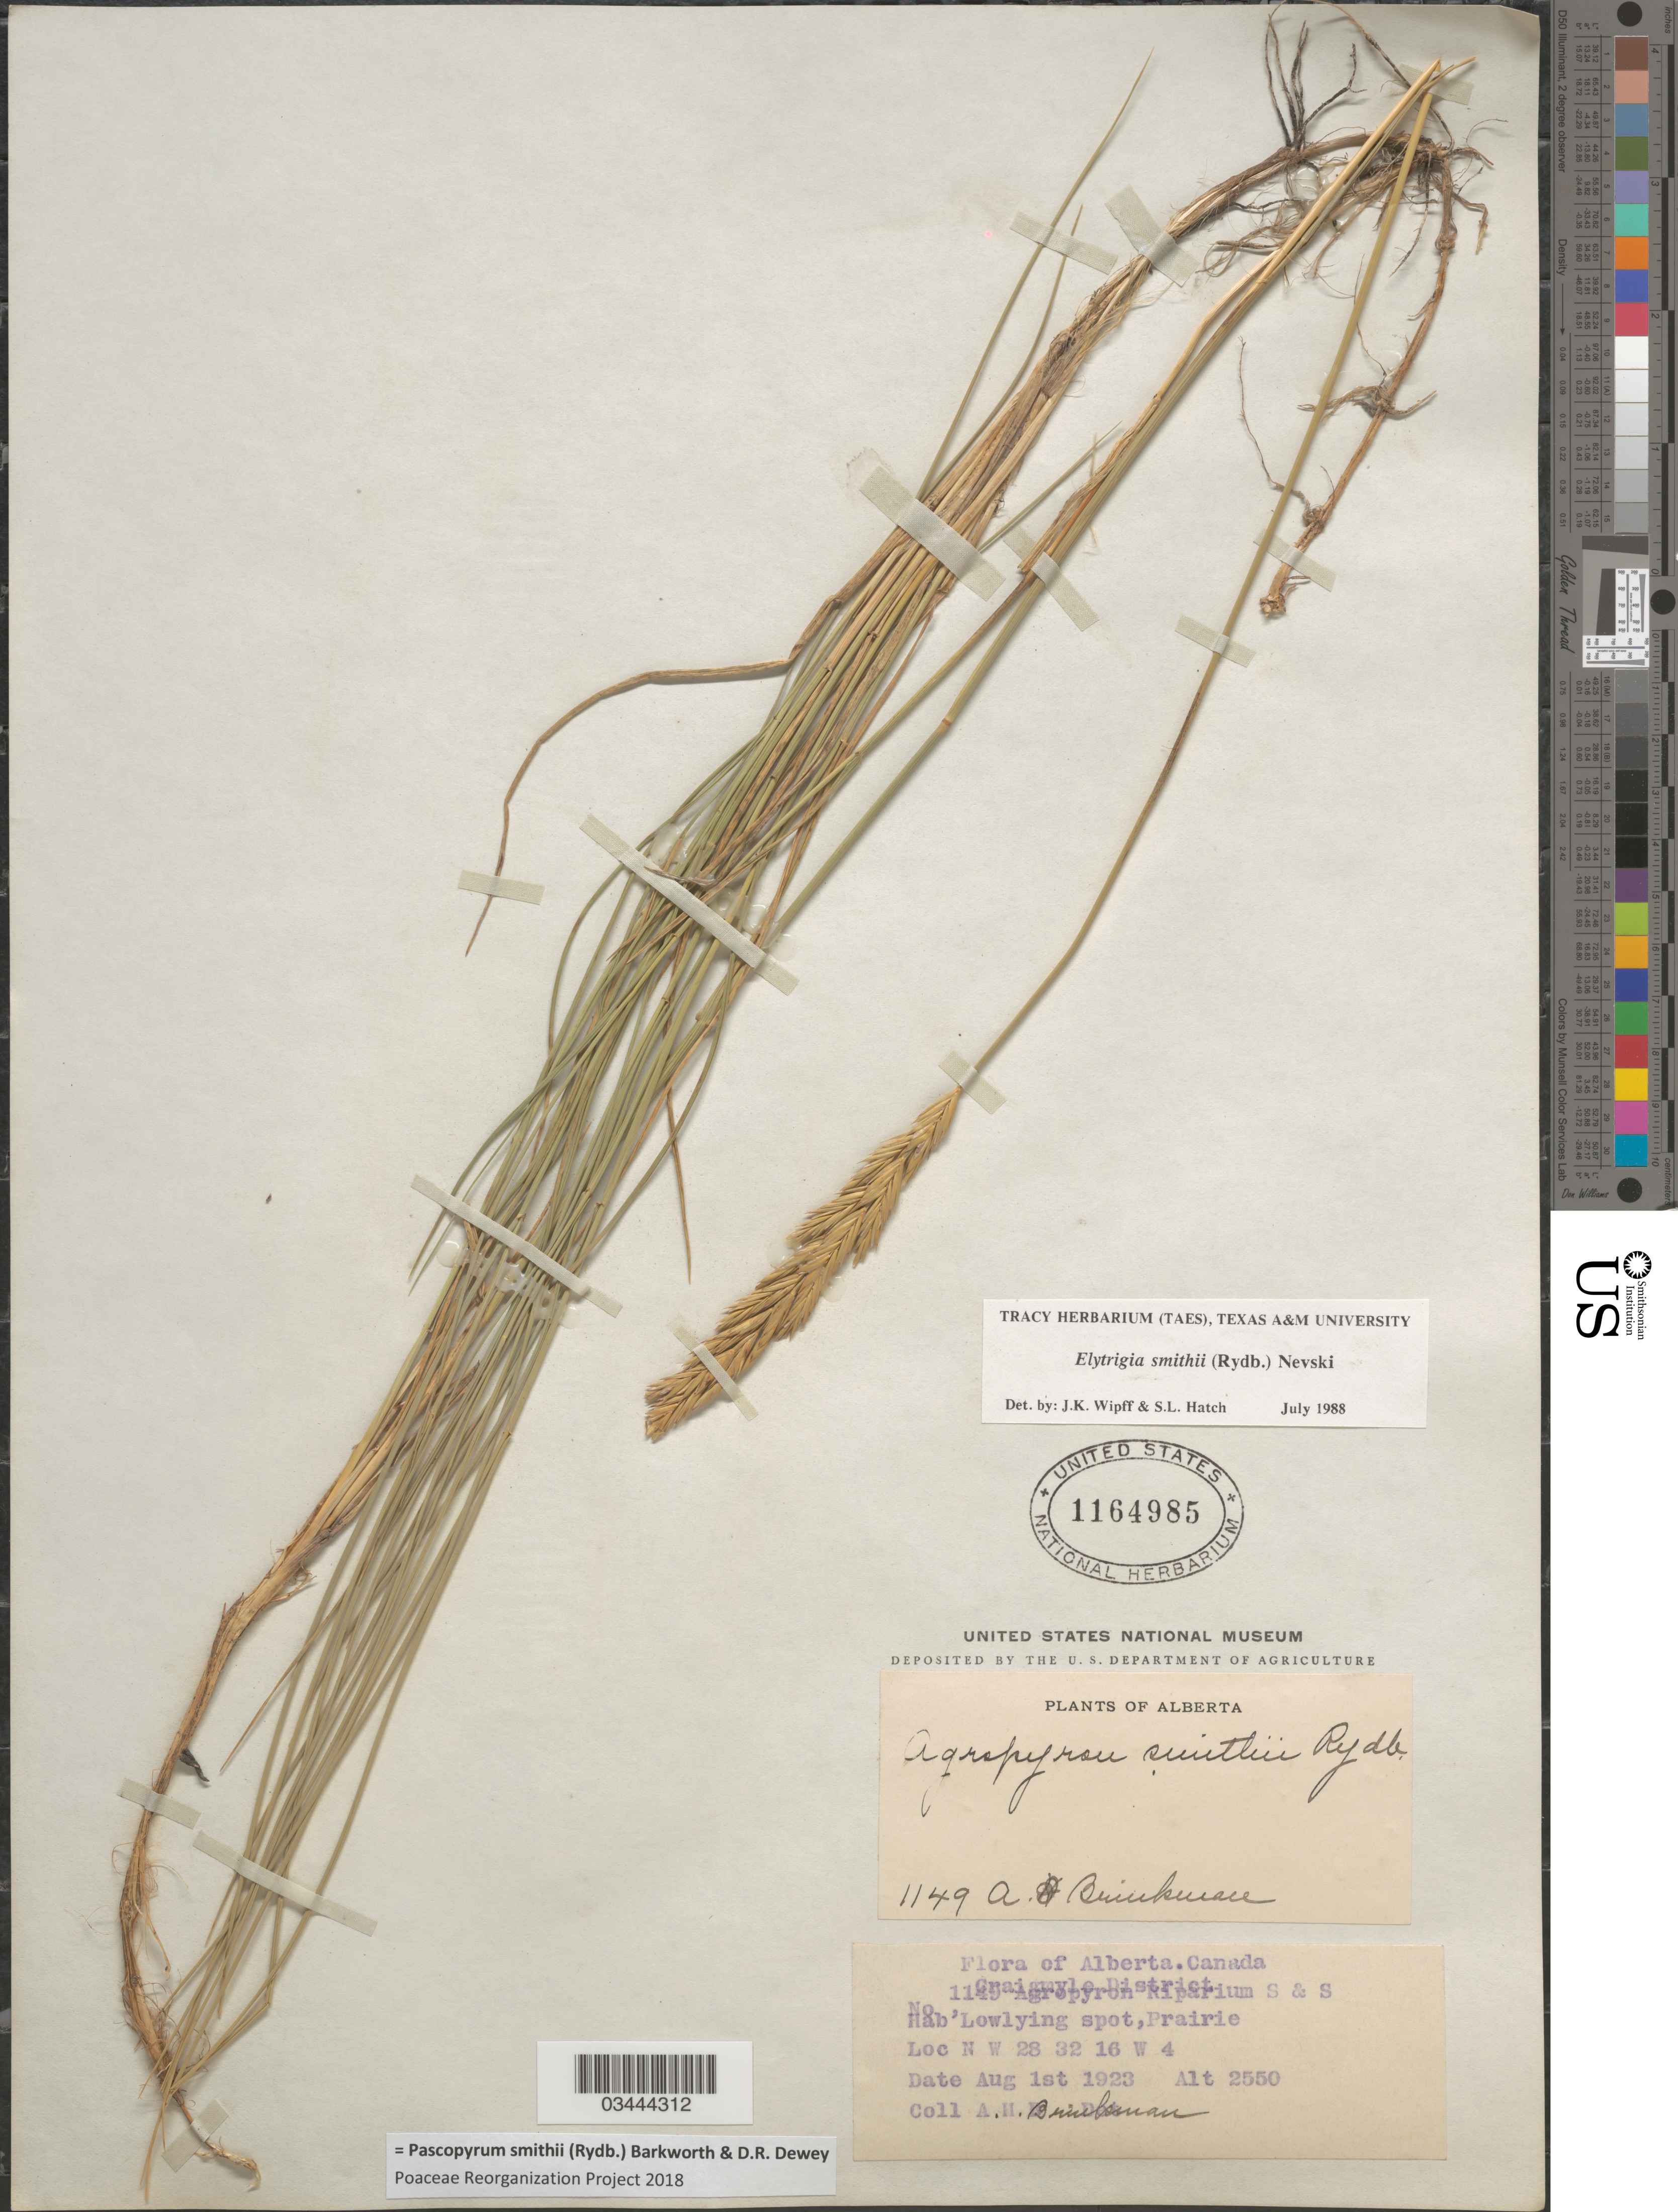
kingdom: Plantae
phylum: Tracheophyta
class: Liliopsida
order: Poales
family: Poaceae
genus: Pascopyrum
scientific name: Pascopyrum smithii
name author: (Rydb.) Barkworth & Dewey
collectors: A. Brinkman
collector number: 1145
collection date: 1923-08-01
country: Canada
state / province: Alberta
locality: Craigmyle District. N W 28 32 16 W 4.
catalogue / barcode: US 1164985